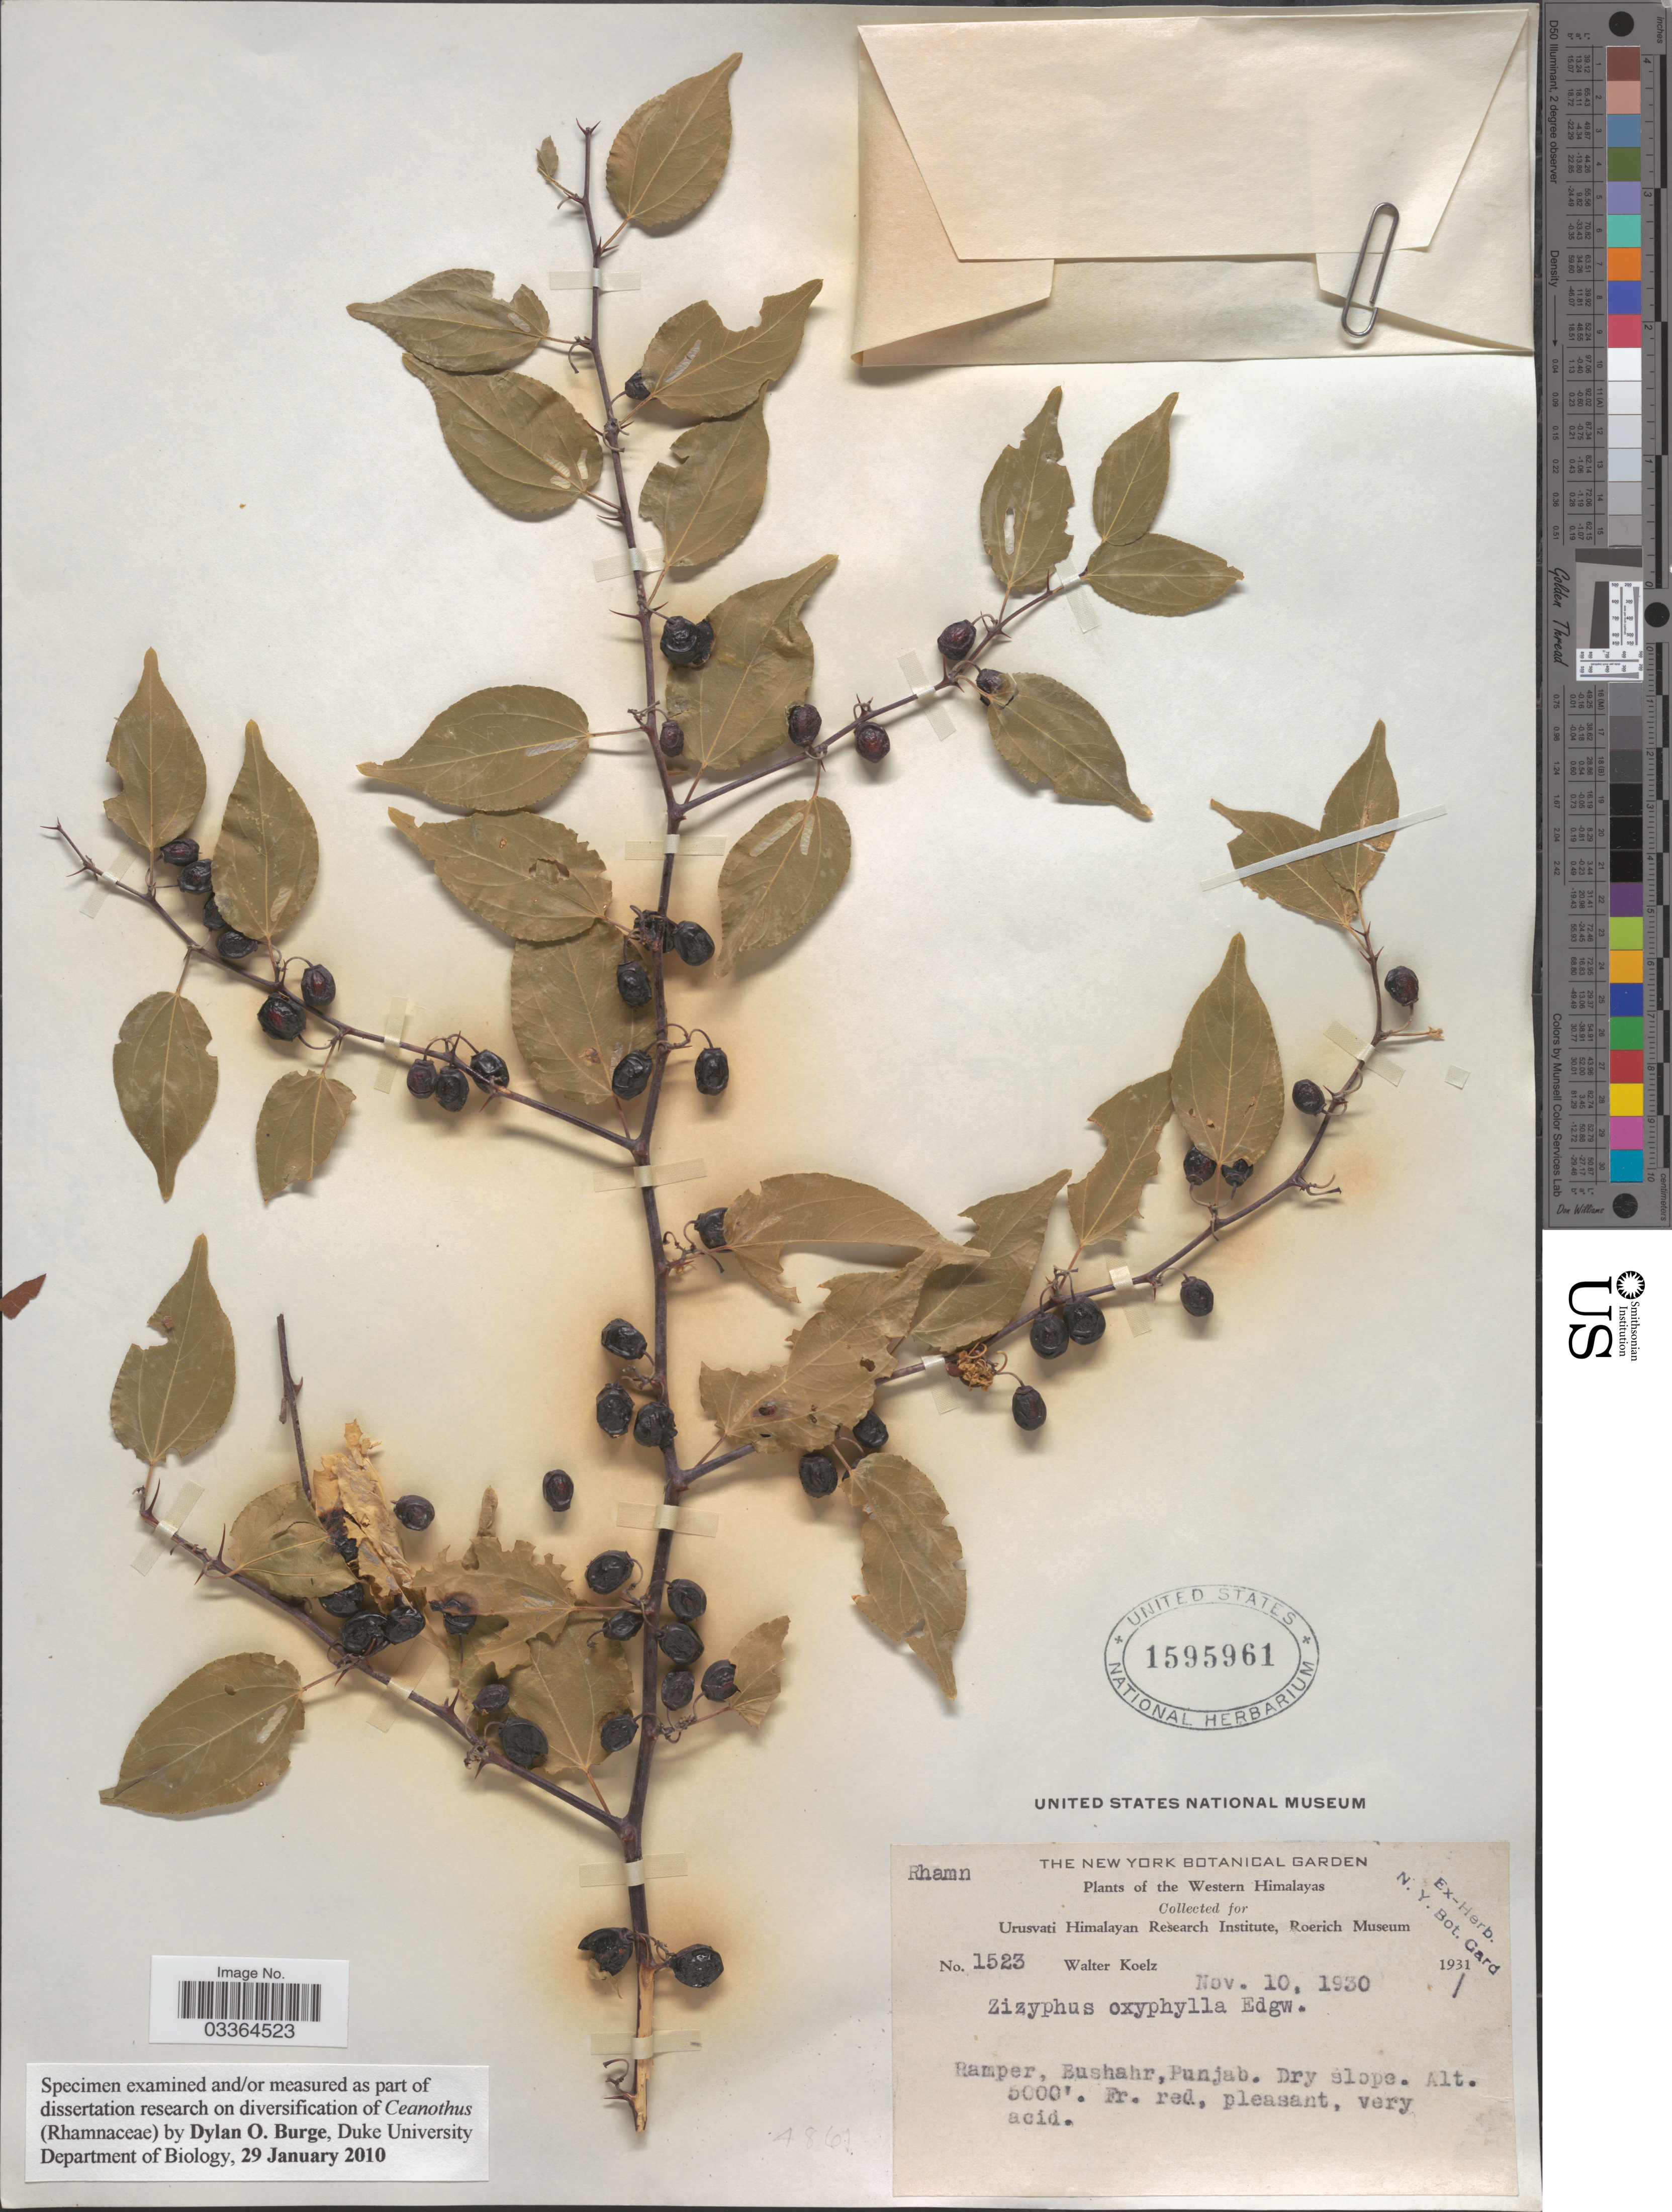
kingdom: Plantae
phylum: Tracheophyta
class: Magnoliopsida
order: Rosales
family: Rhamnaceae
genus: Ziziphus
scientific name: Ziziphus oxyphylla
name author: Edgew.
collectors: W. N. Koelz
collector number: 1523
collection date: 1930-11-10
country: India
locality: Western Himalayas. Ramper, Bushahr.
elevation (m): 1524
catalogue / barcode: US 1595961